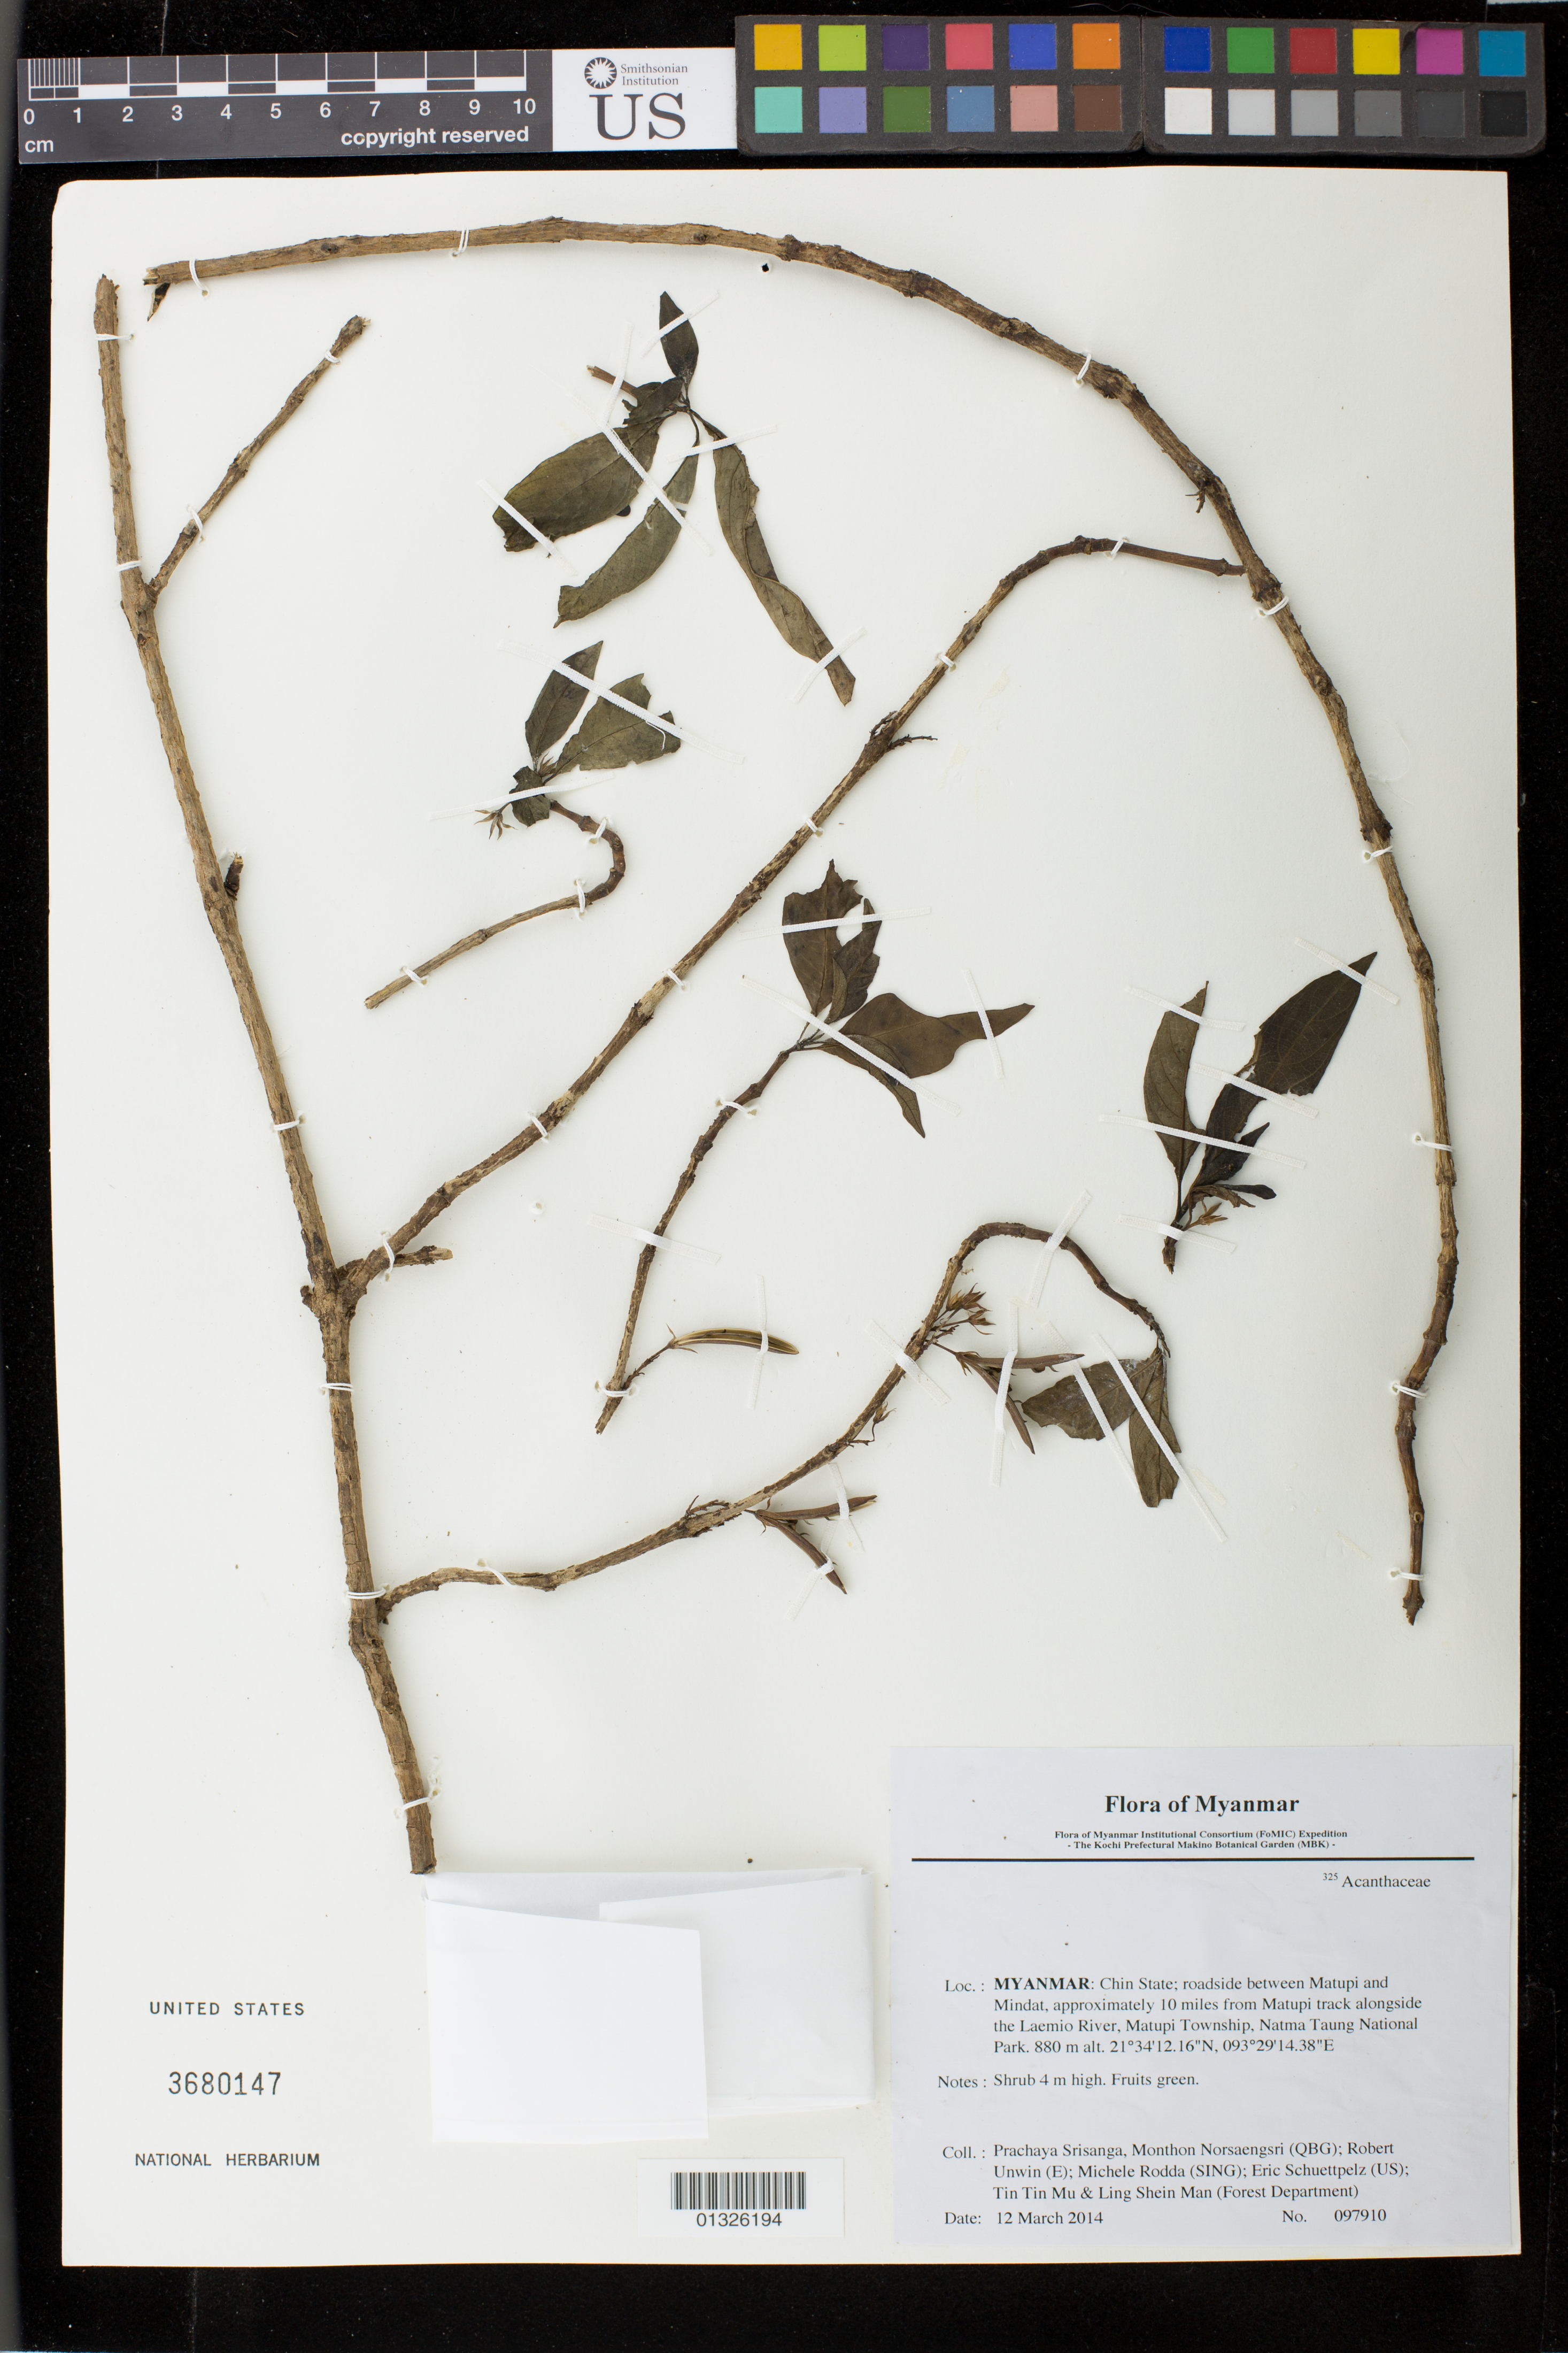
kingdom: Plantae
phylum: Tracheophyta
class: Magnoliopsida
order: Lamiales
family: Acanthaceae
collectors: P. Srisanga, M. Norsaengsri, R. Unwin, M. Rodda, E. Schuettpelz, Tin Tin Mu & Ling Shein Man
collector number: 97910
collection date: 2014-03-12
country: Myanmar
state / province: Chin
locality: Roadside between Matupi and Mindat, approximately 10 miles from Matupi track alongside the Laemio River, Matupi Township, Natma Taung National Park.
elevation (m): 880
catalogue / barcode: US 3680147